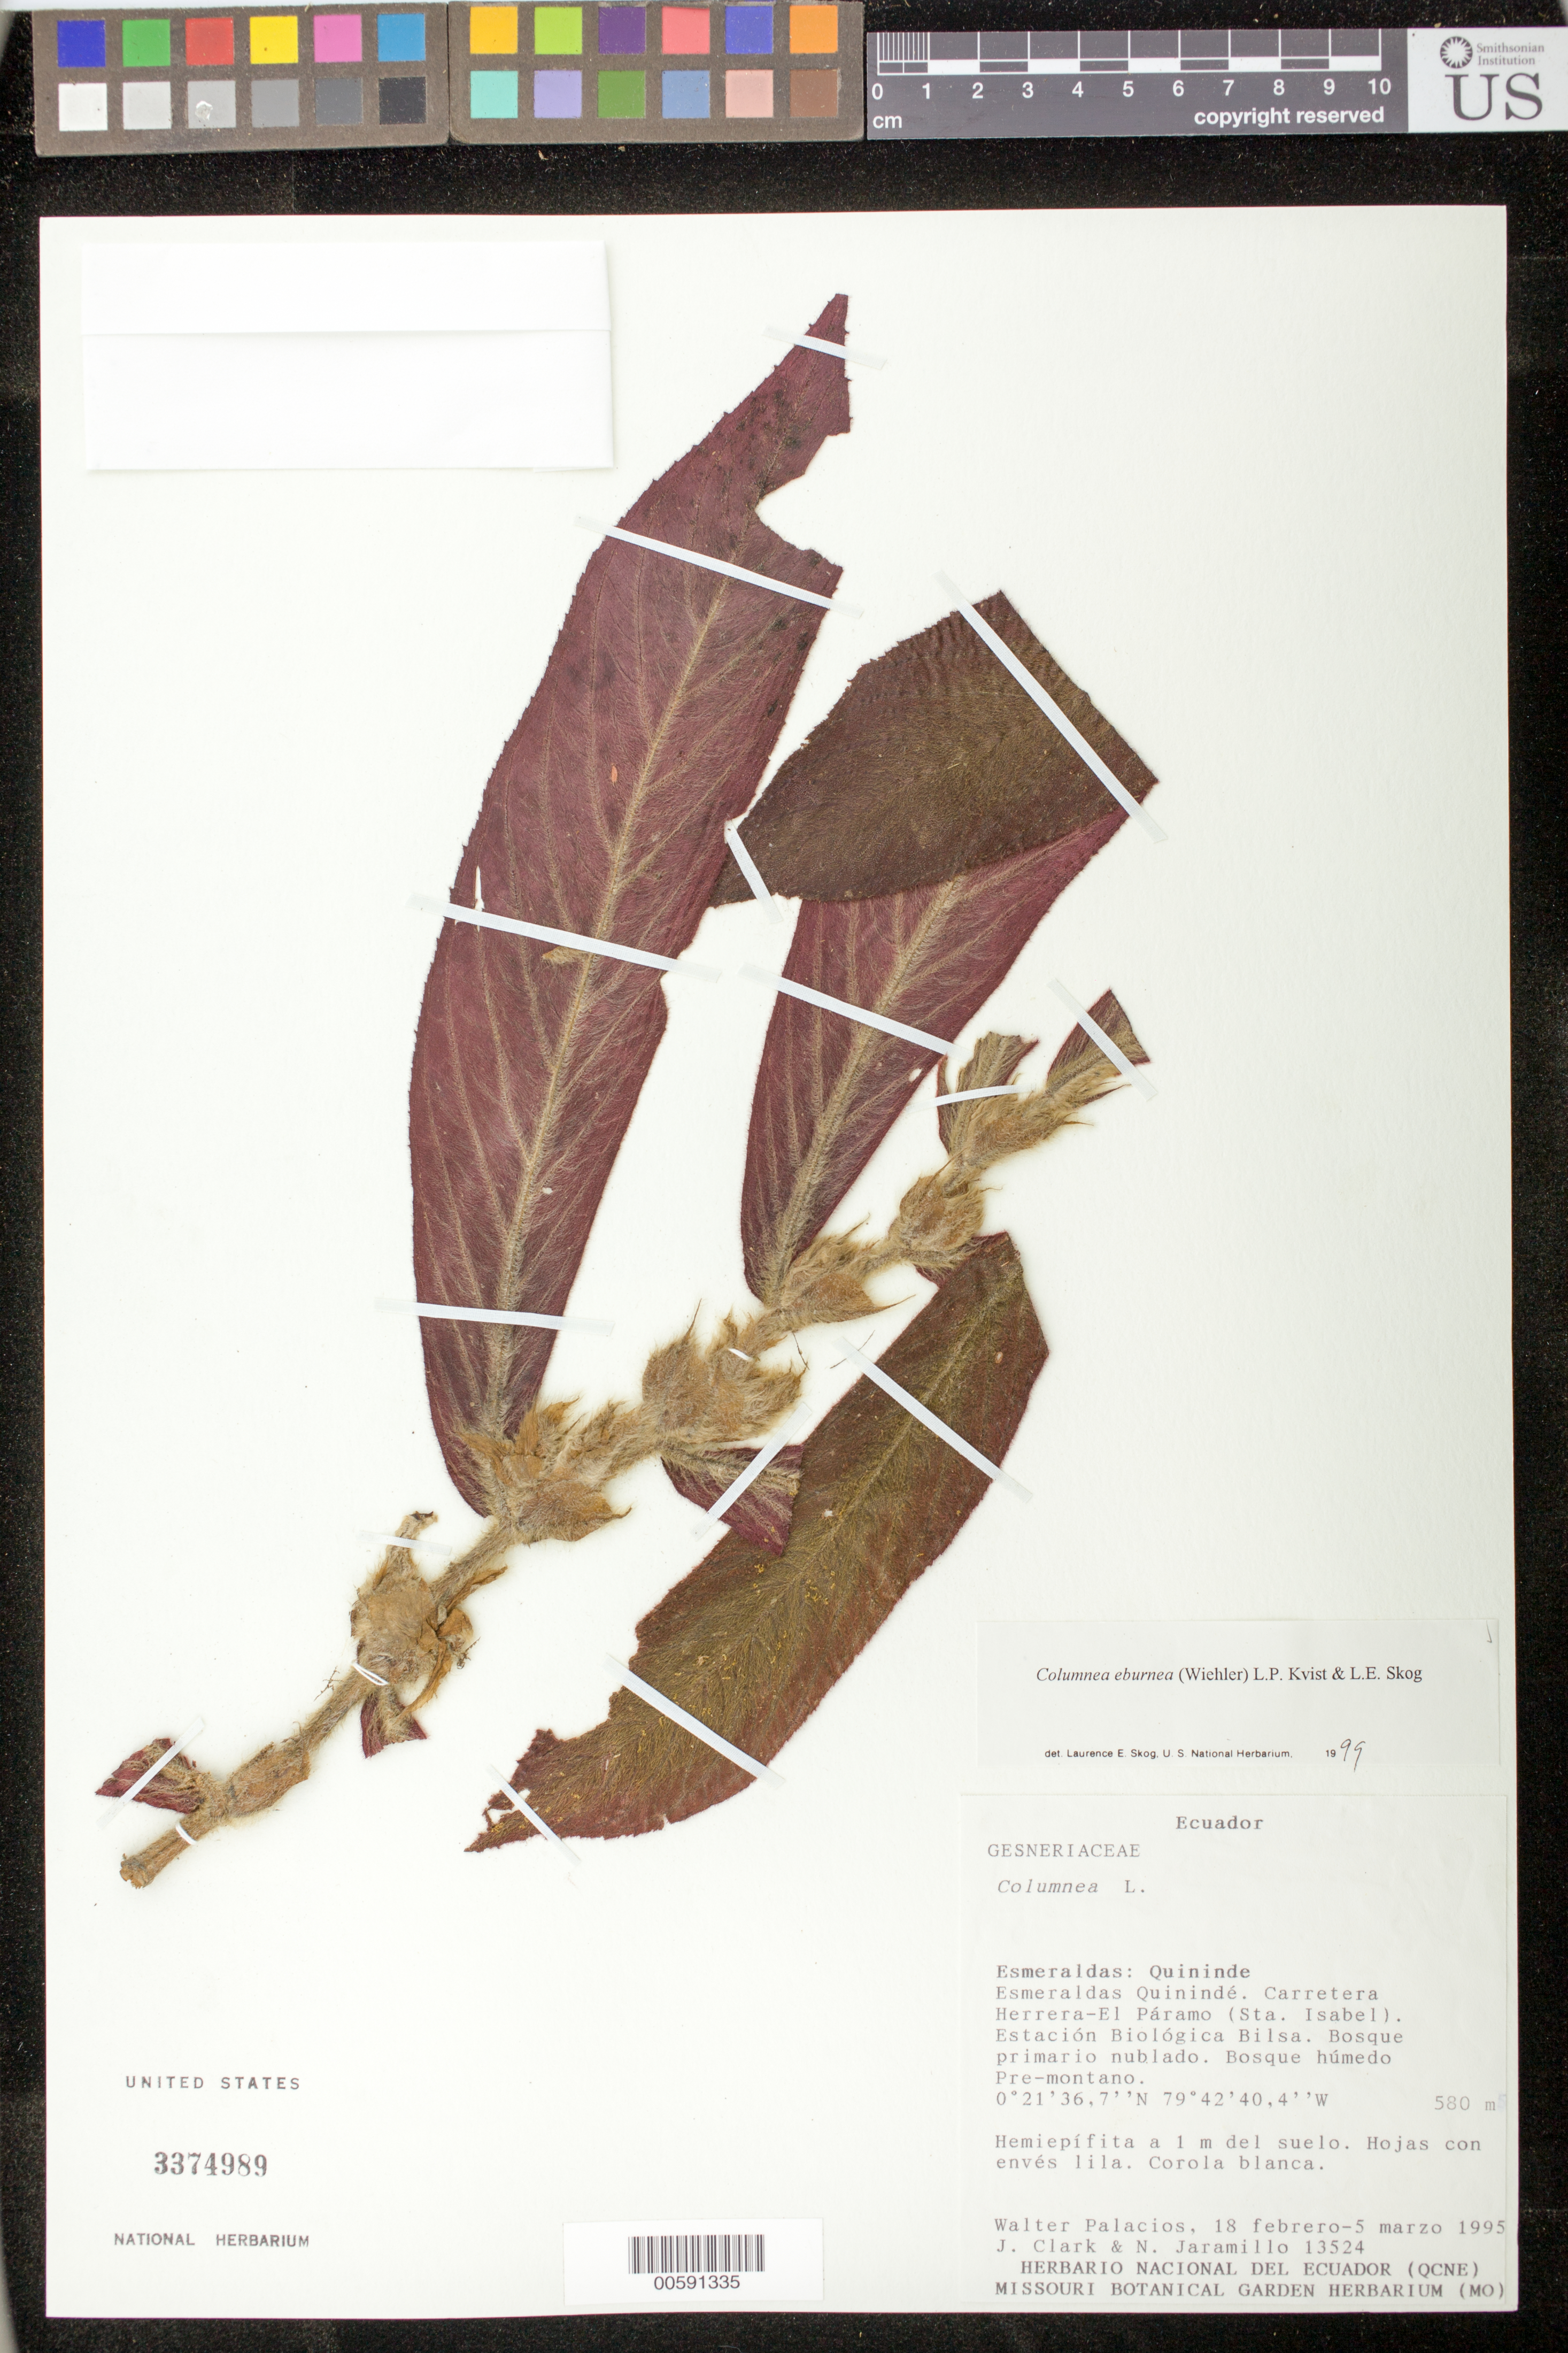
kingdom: Plantae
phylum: Tracheophyta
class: Magnoliopsida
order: Lamiales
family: Gesneriaceae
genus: Columnea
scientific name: Columnea eburnea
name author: (Wiehler) L.P. Kvist & L.E. Skog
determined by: Skog, Laurence E.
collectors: W. Palacios, J. L. Clark & N. Jaramillo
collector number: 13524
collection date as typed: Feb-Mar 1995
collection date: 1995-02/1995-03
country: Ecuador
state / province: Esmeraldas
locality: Carretera Herrera - El Páramo (Sta. Isabel), Estación Biológica Bilsa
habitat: Bosque primario nublado; bosque húmedo pre-montano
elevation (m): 580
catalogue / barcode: US 3374989